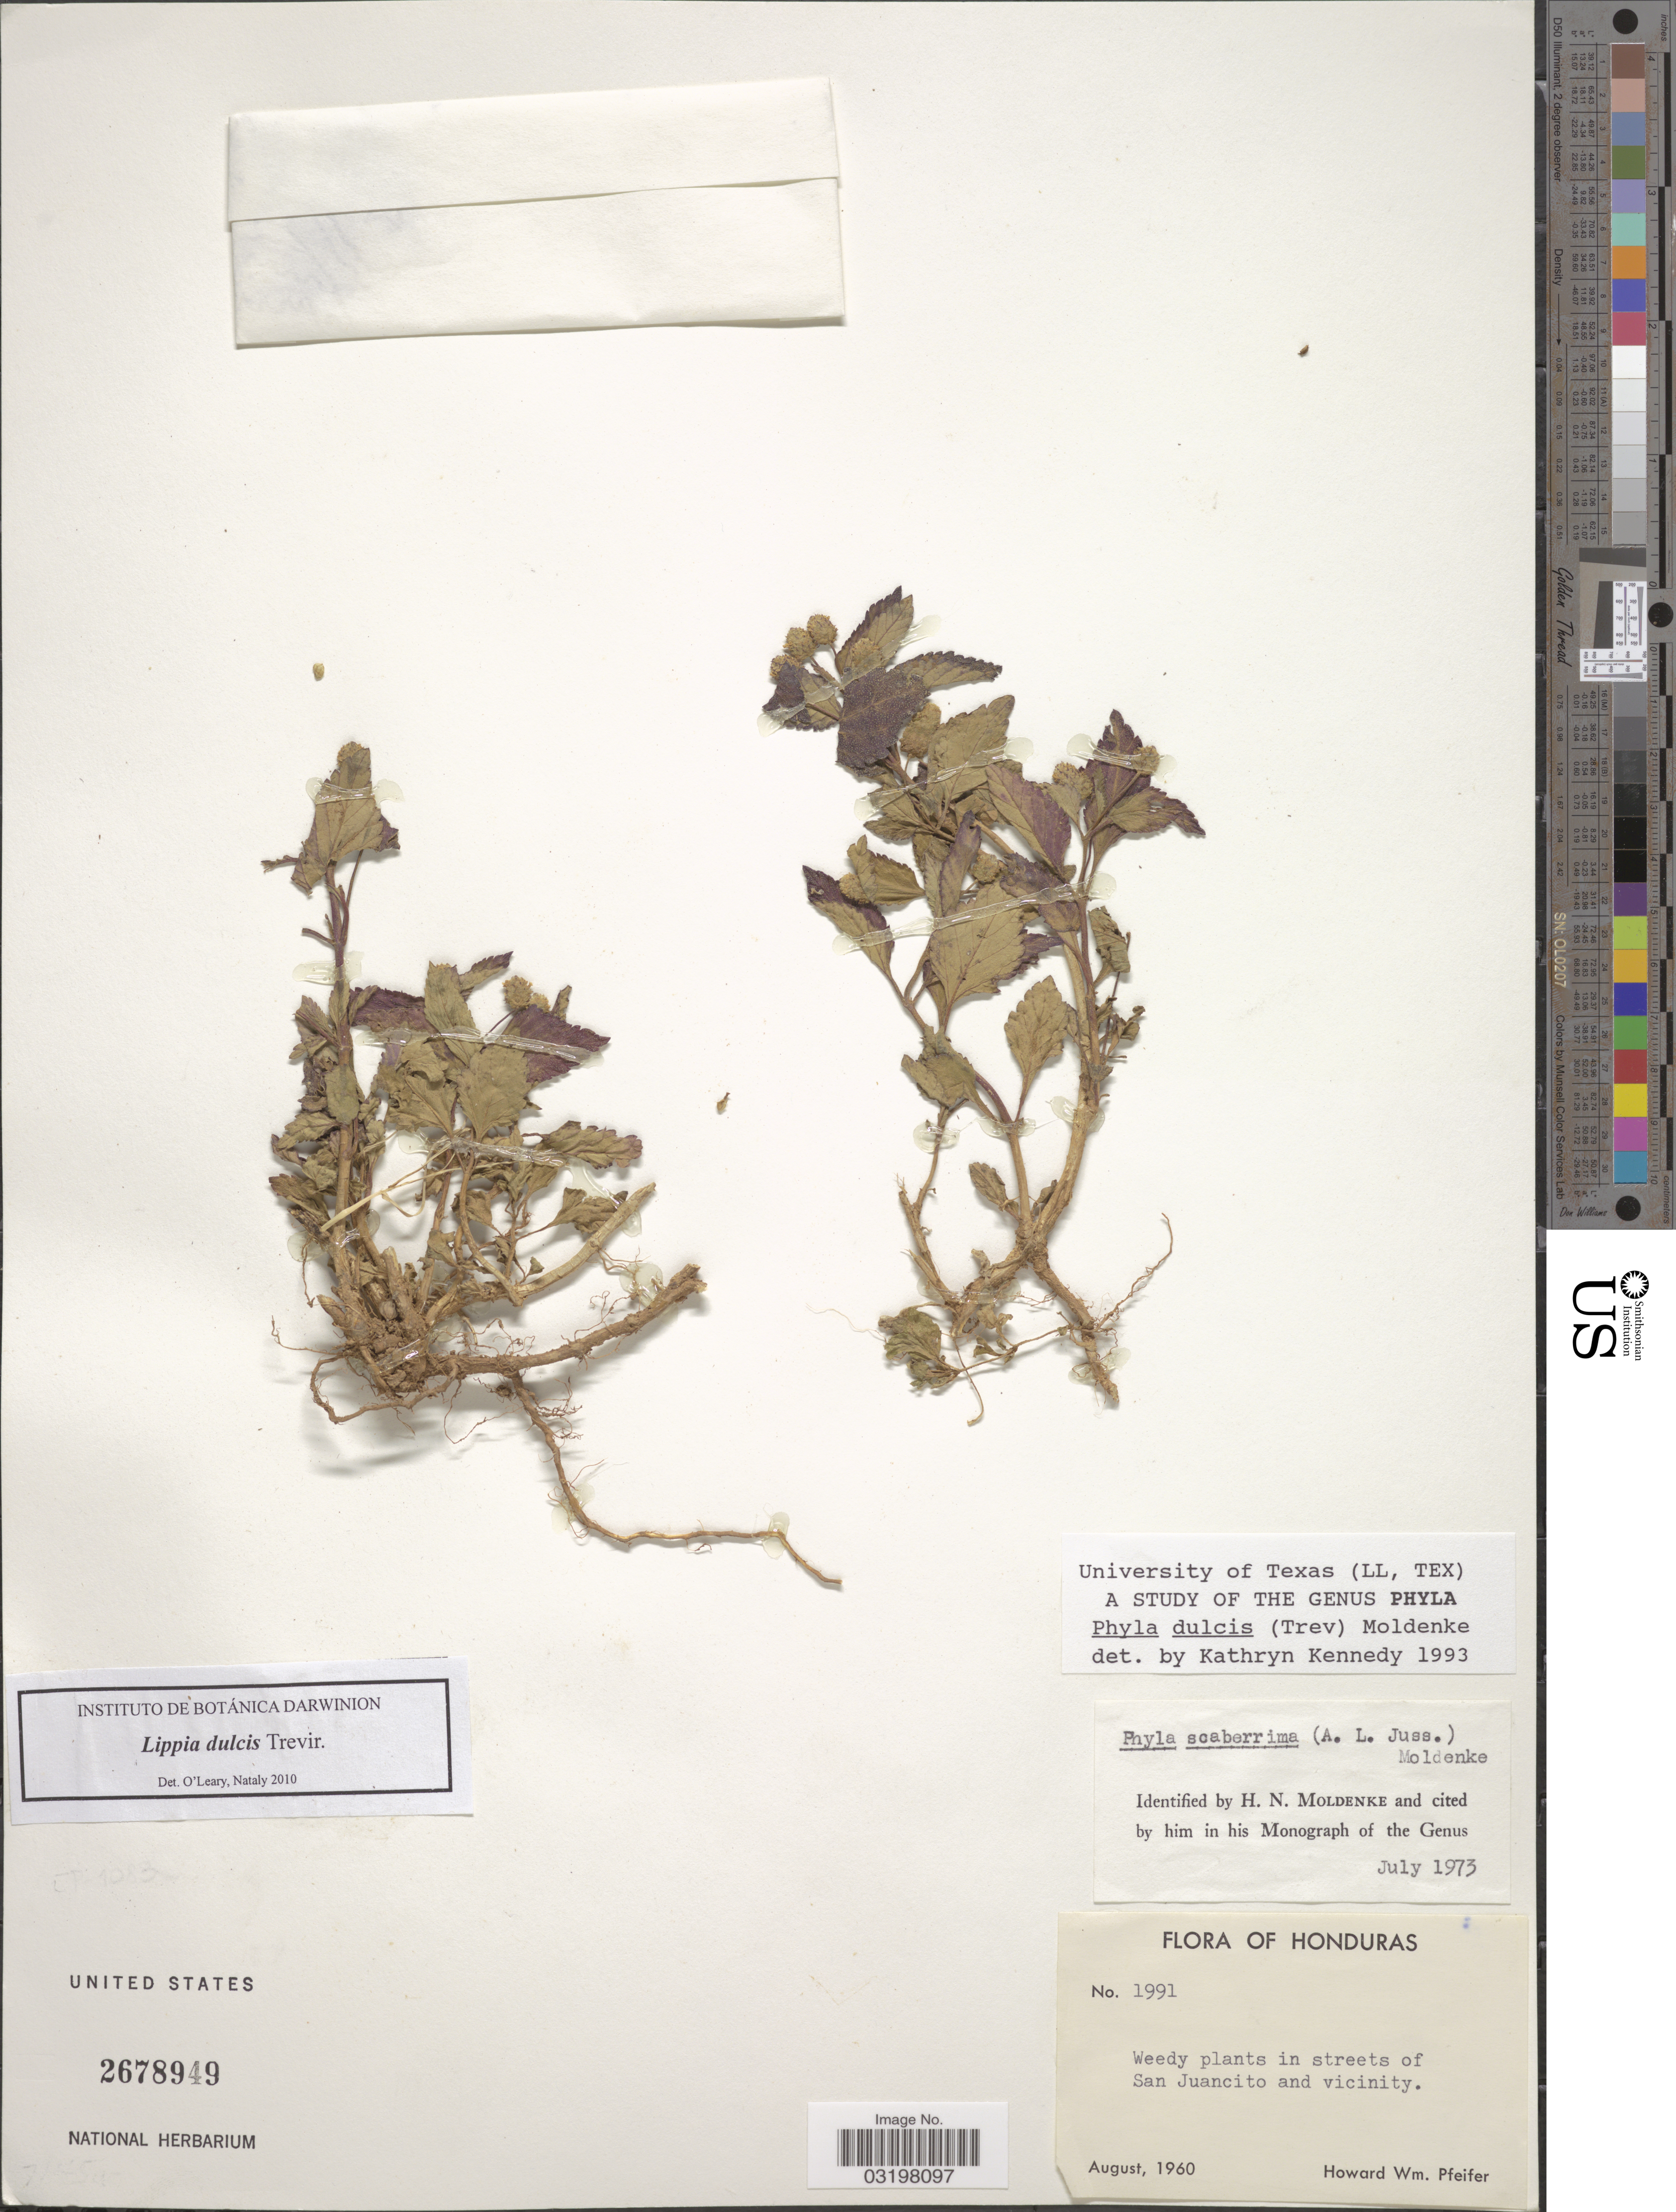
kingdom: Plantae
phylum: Tracheophyta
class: Magnoliopsida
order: Lamiales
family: Verbenaceae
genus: Lippia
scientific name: Lippia dulcis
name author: Trevis.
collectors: H. W. Pfeifer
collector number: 1991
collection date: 1960-08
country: Honduras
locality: Weedy plants in streets of San Juancito and vicinity.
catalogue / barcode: US 2678949